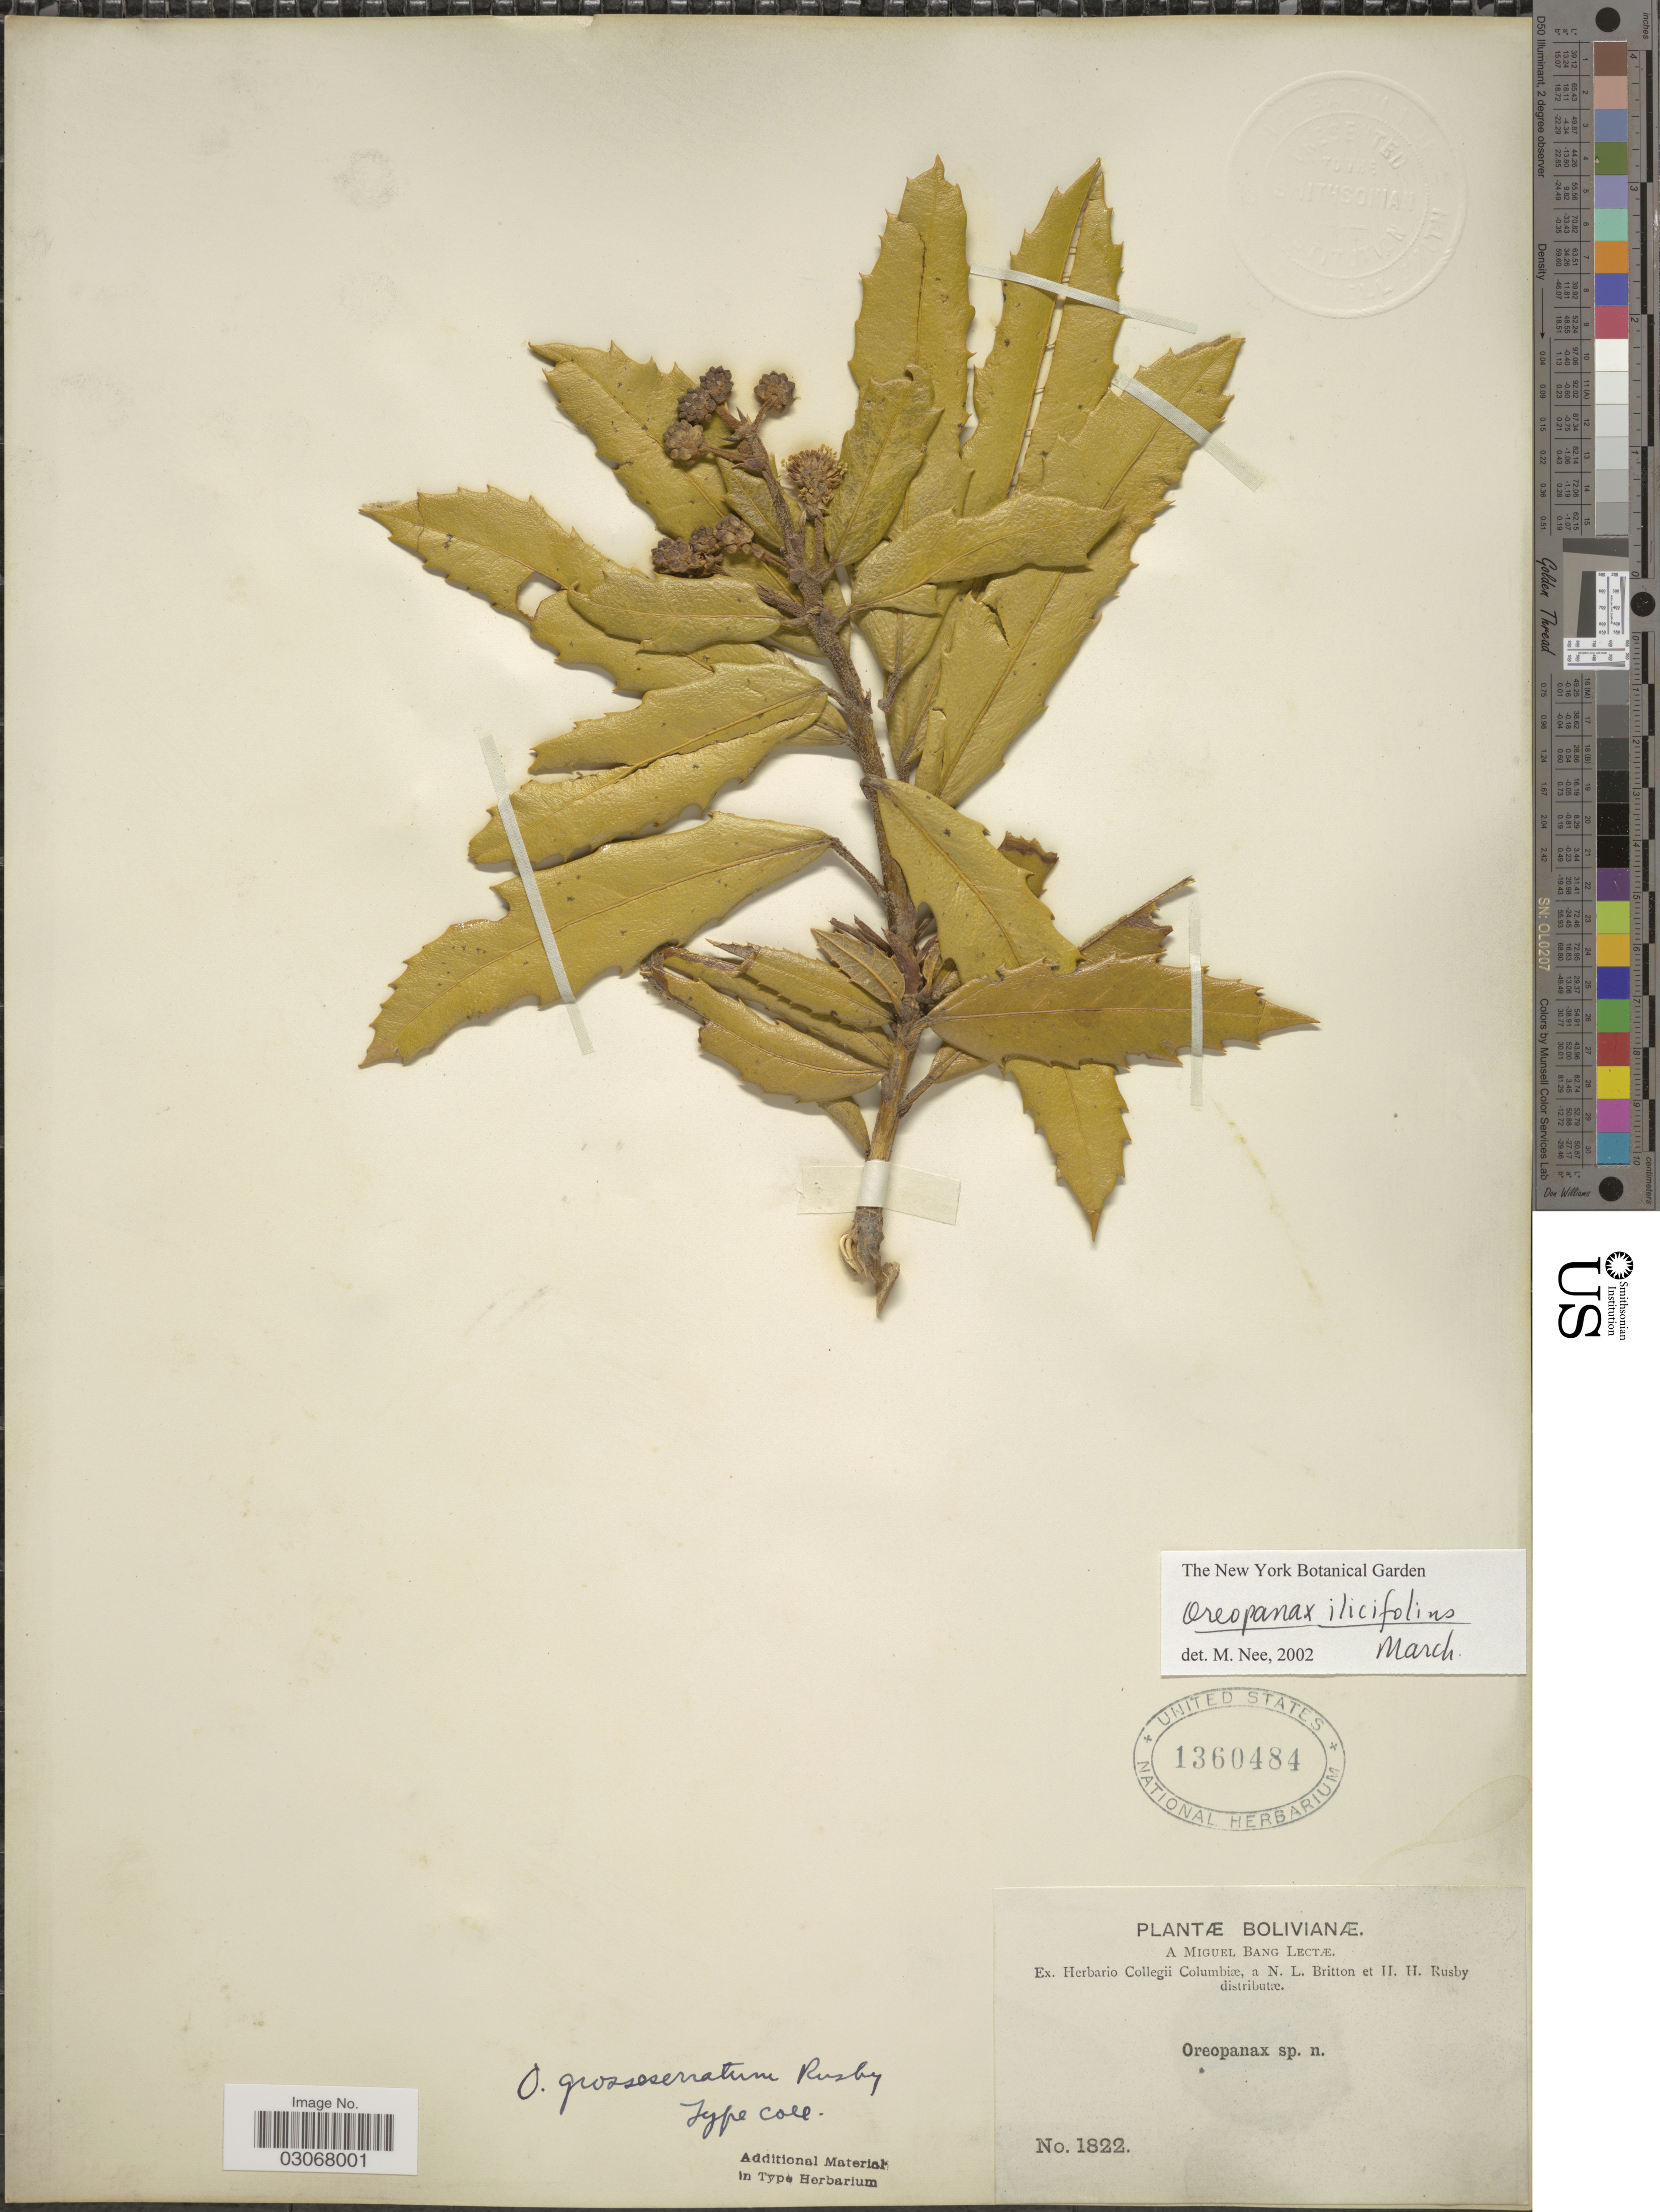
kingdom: Plantae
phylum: Tracheophyta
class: Magnoliopsida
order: Apiales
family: Araliaceae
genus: Oreopanax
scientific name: Oreopanax ilicifolius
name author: Marchal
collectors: M. Bang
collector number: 1822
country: Bolivia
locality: Bolivianæ.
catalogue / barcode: US 1360484